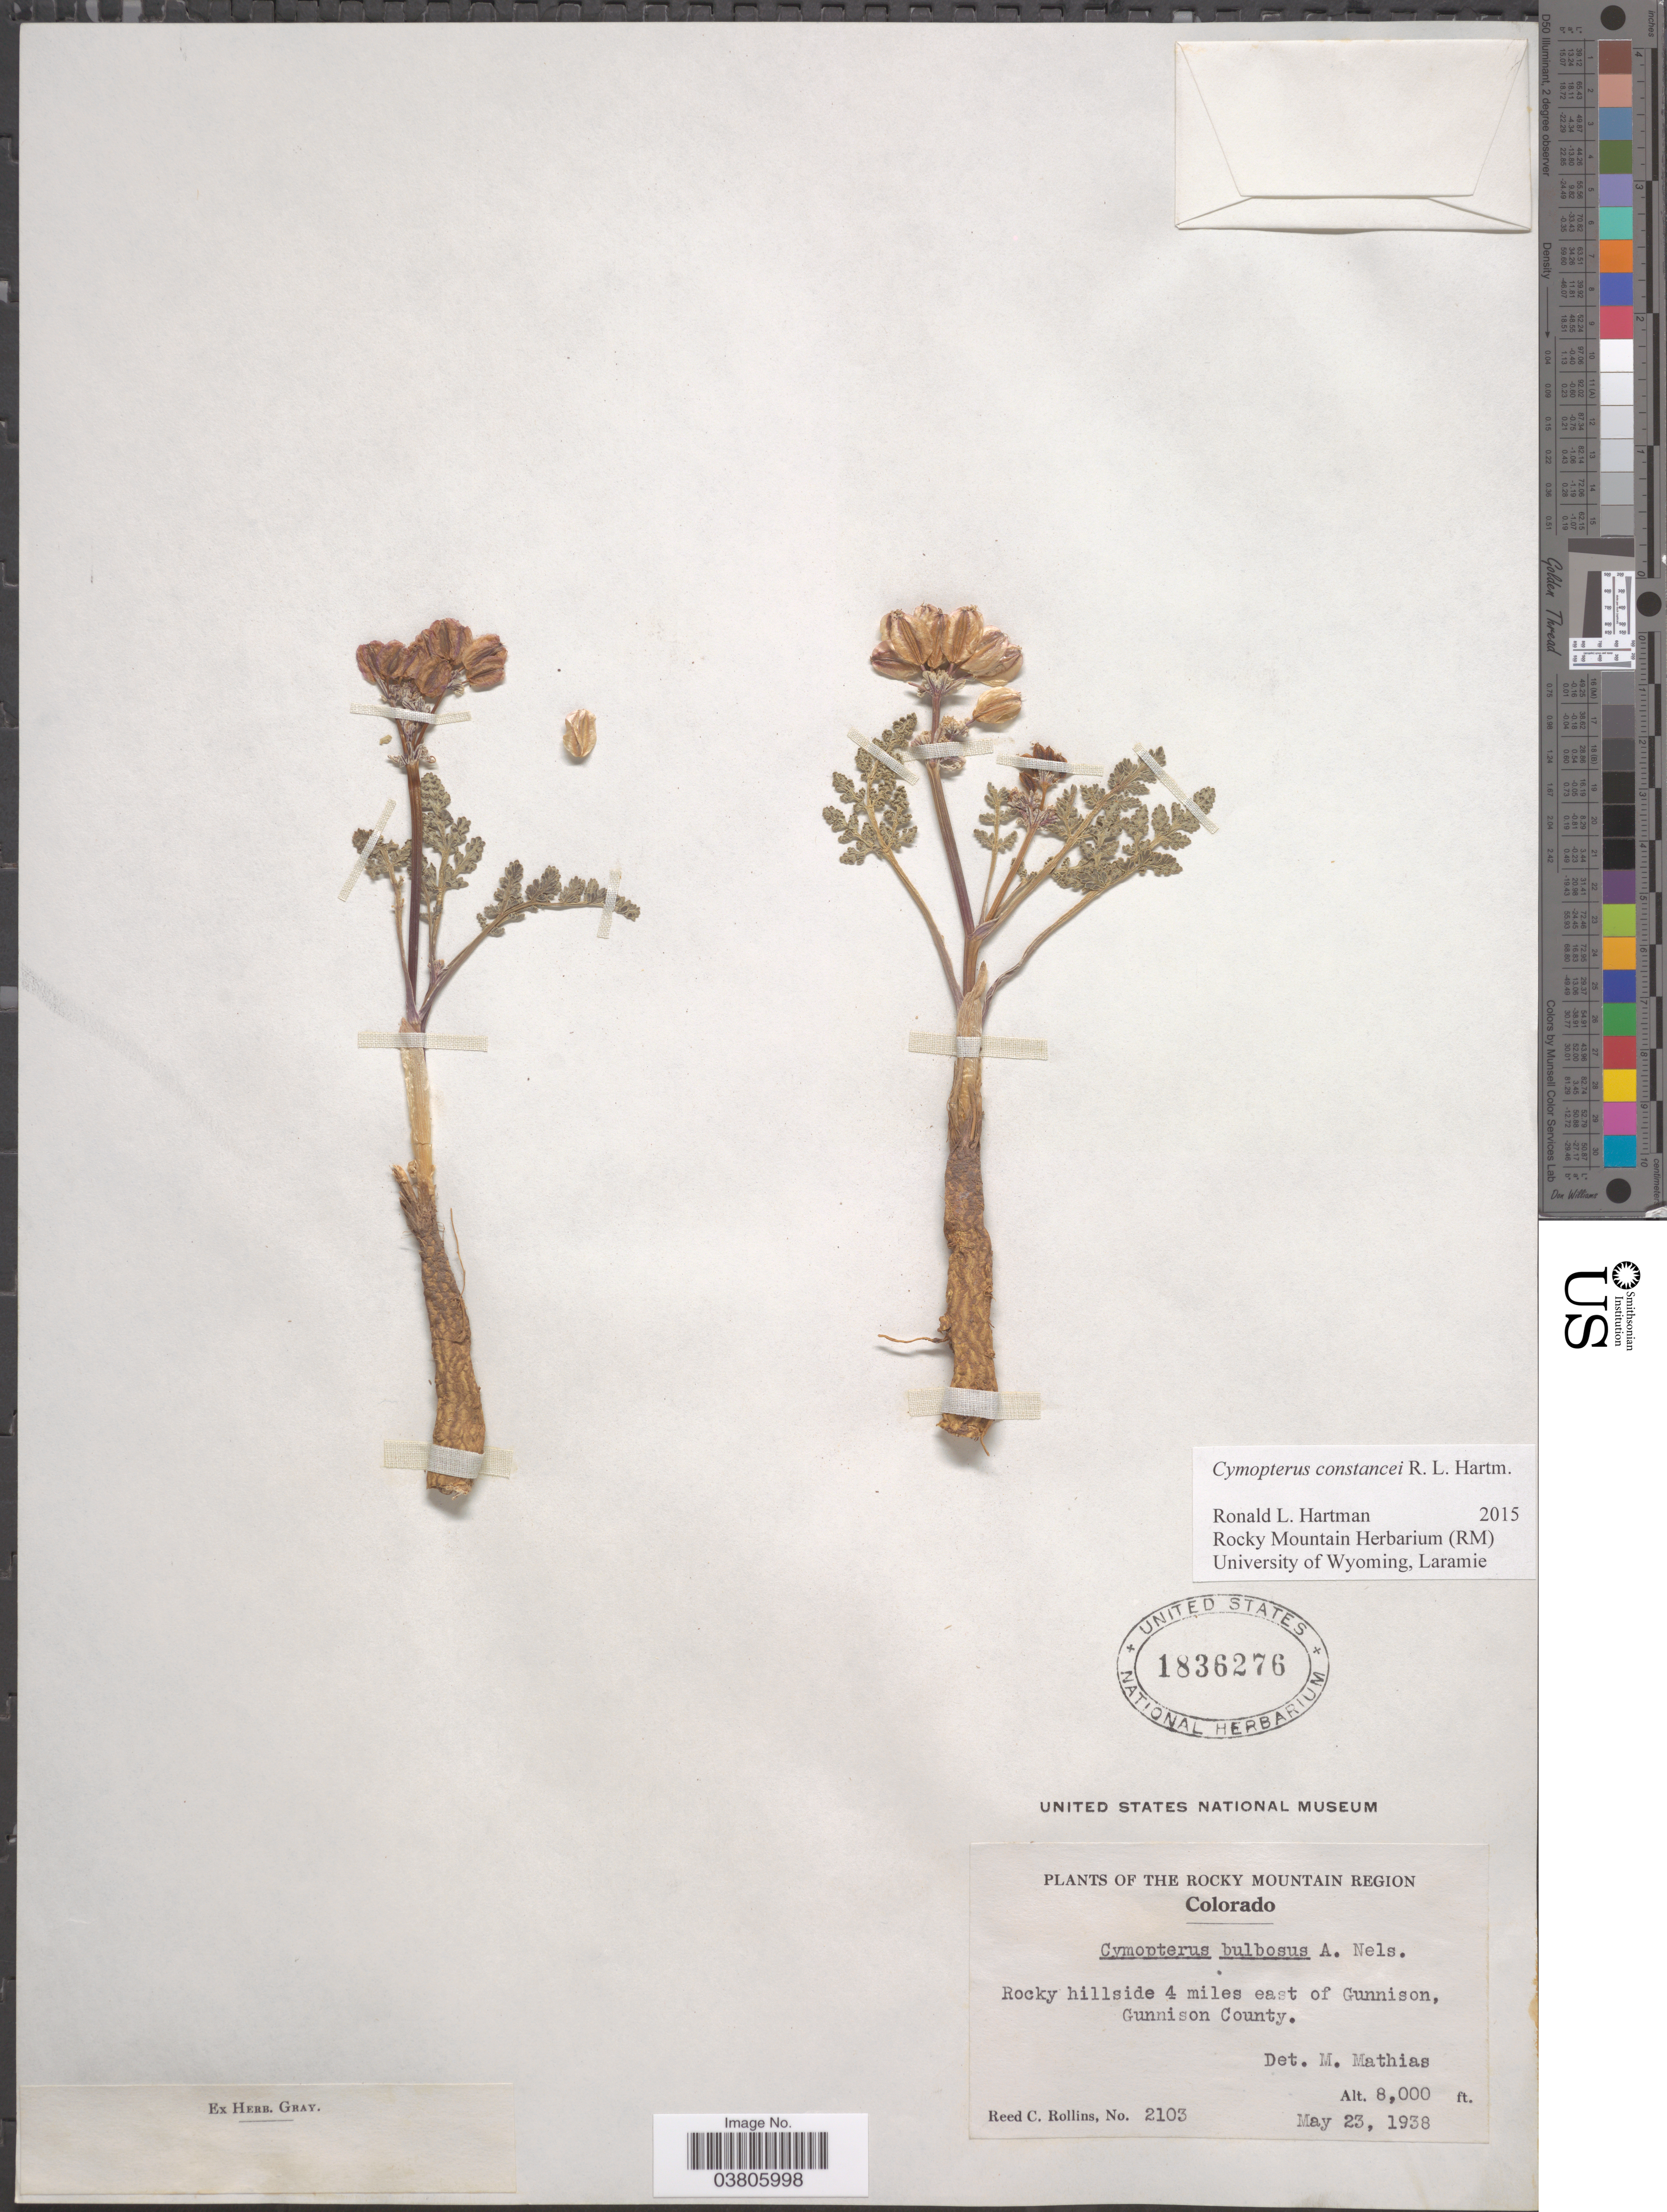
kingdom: Plantae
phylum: Tracheophyta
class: Magnoliopsida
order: Apiales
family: Apiaceae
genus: Cymopterus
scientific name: Cymopterus constancei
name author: R.L. Hartm.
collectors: R. C. Rollins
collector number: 2103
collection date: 1938-05-23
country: United States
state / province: Colorado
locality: The Rocky Mountain Region. Rocky hillside 4 miles east of Gunnison, Gunnison County.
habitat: rocky hillside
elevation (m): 2438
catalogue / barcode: US 1836276